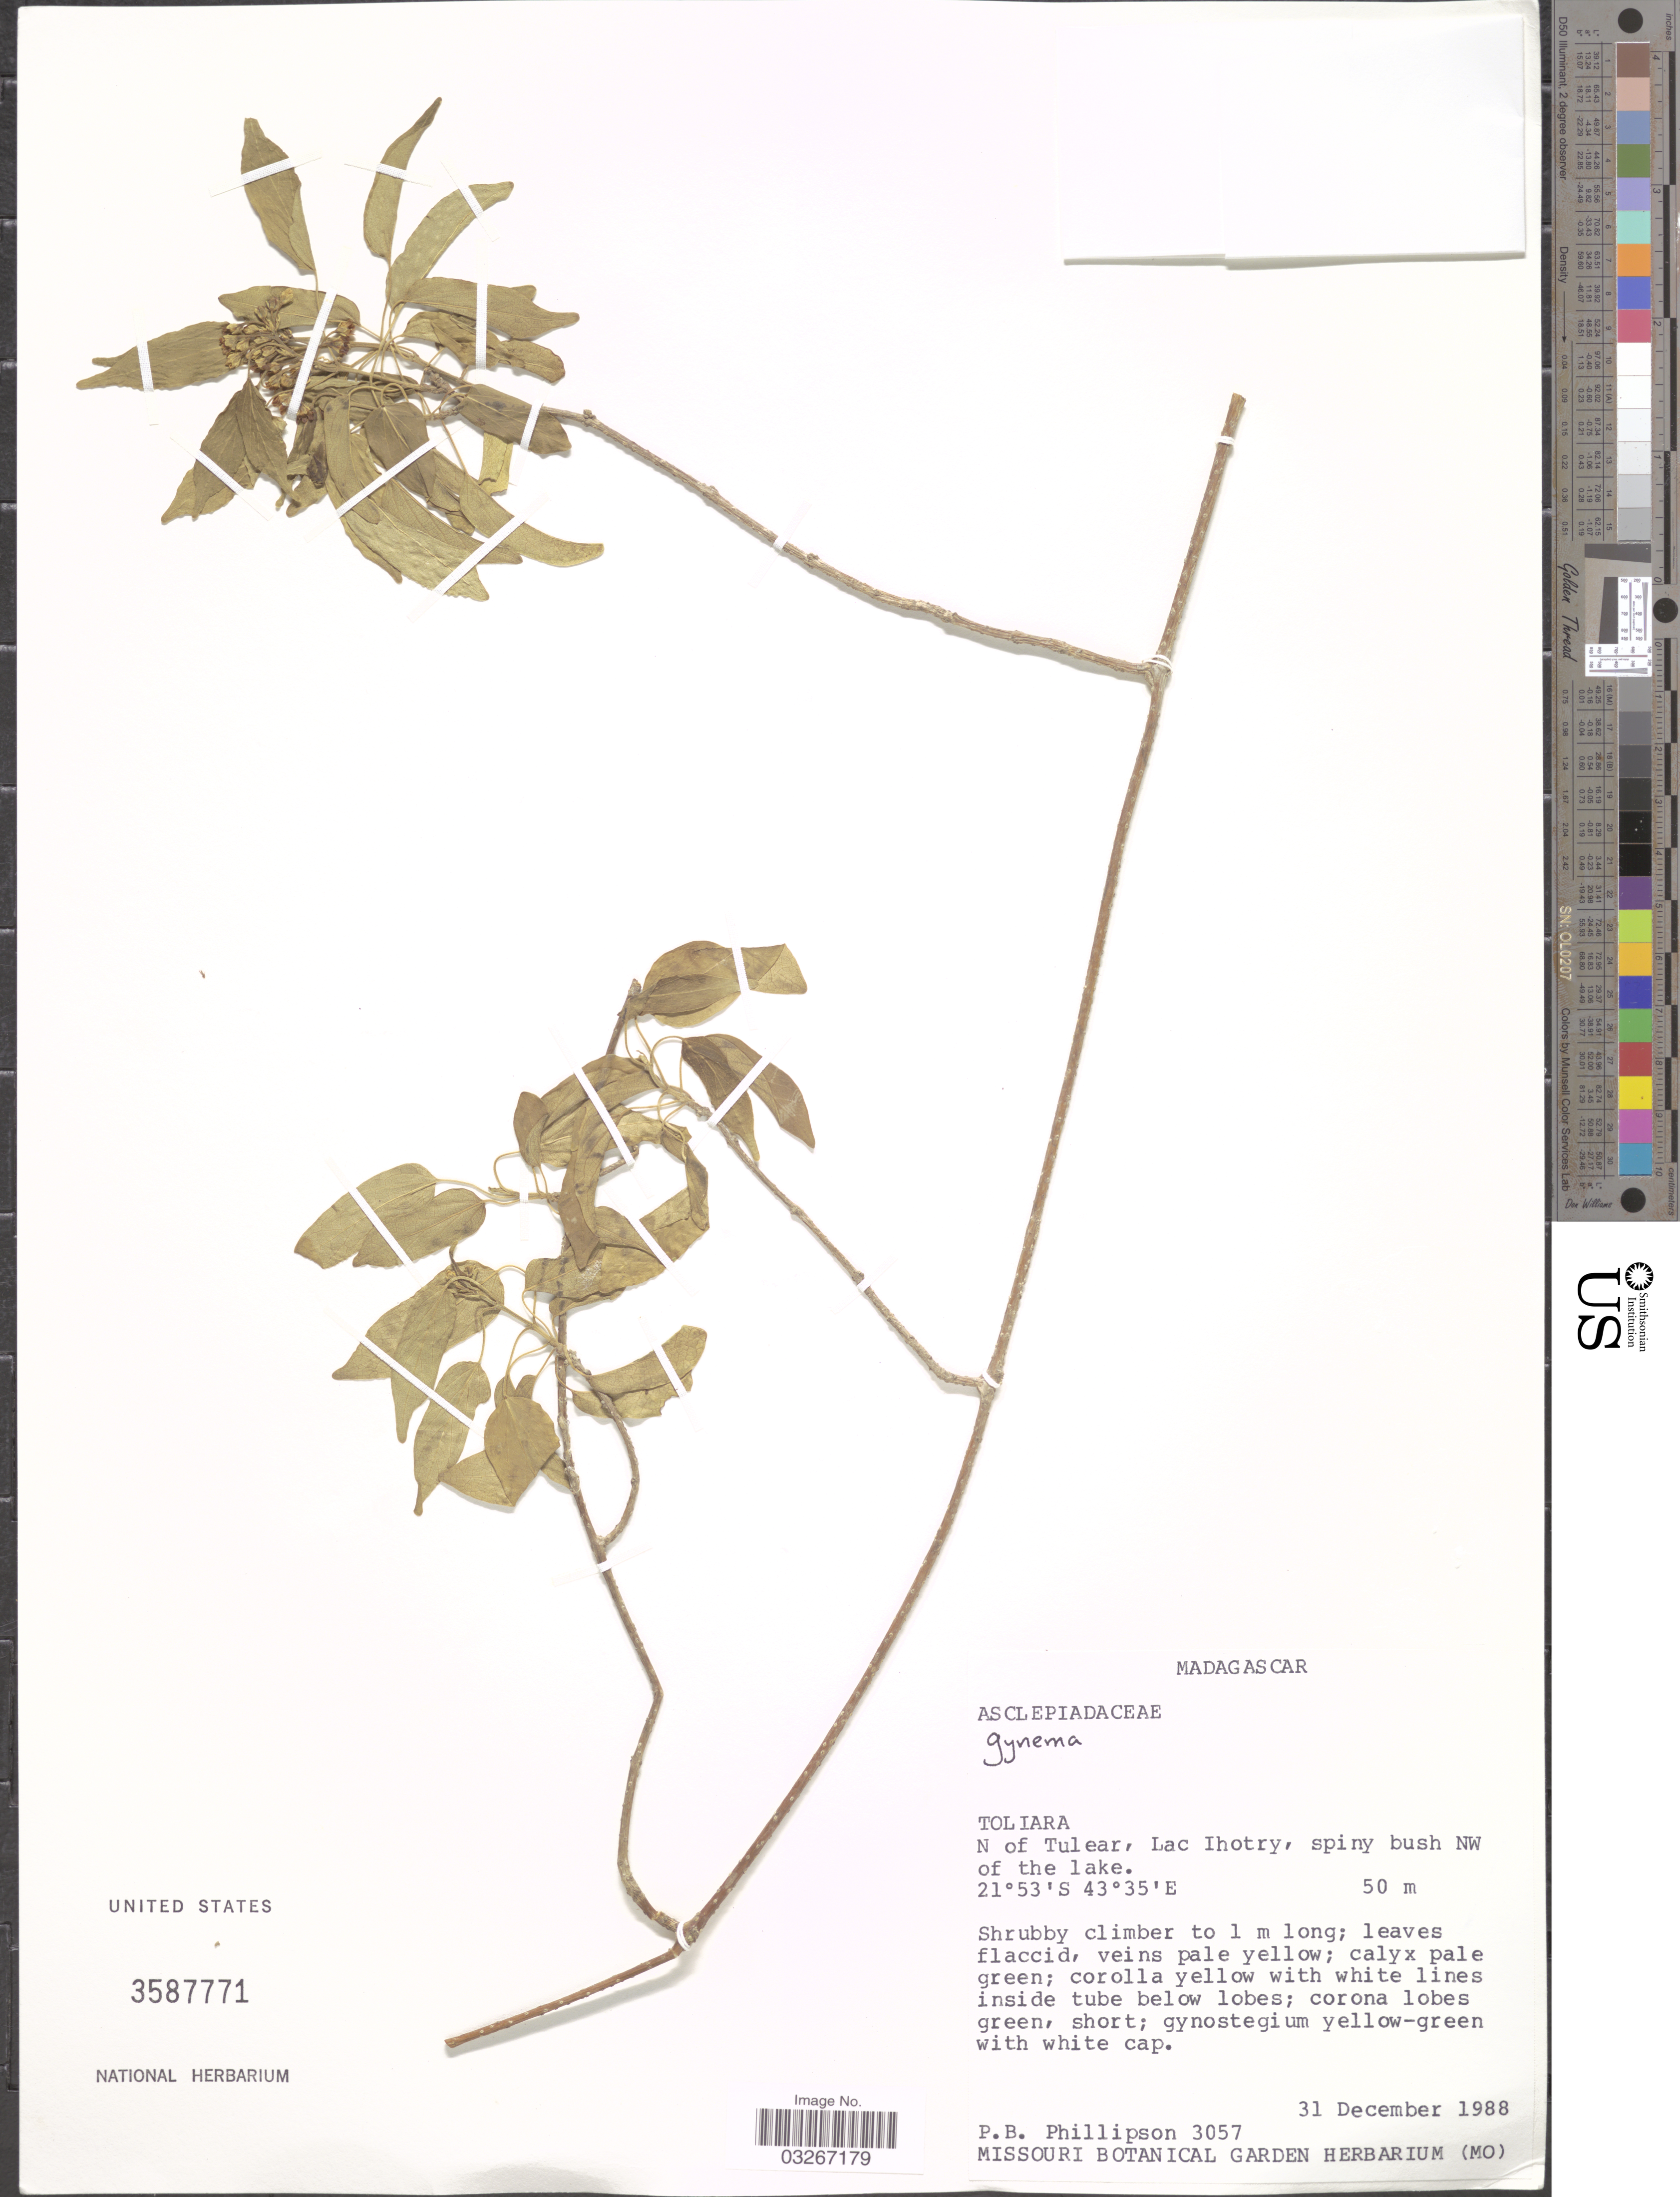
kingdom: Plantae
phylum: Tracheophyta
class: Magnoliopsida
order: Gentianales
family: Apocynaceae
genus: Gymnema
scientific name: Gymnema sp.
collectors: P. B. Phillipson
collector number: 3057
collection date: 1988-12-31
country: Madagascar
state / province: Atsimo-Andrefana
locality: N of Tulear, Lac Ihotry, spiny bush NW of the lake.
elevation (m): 50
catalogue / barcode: US 3587771